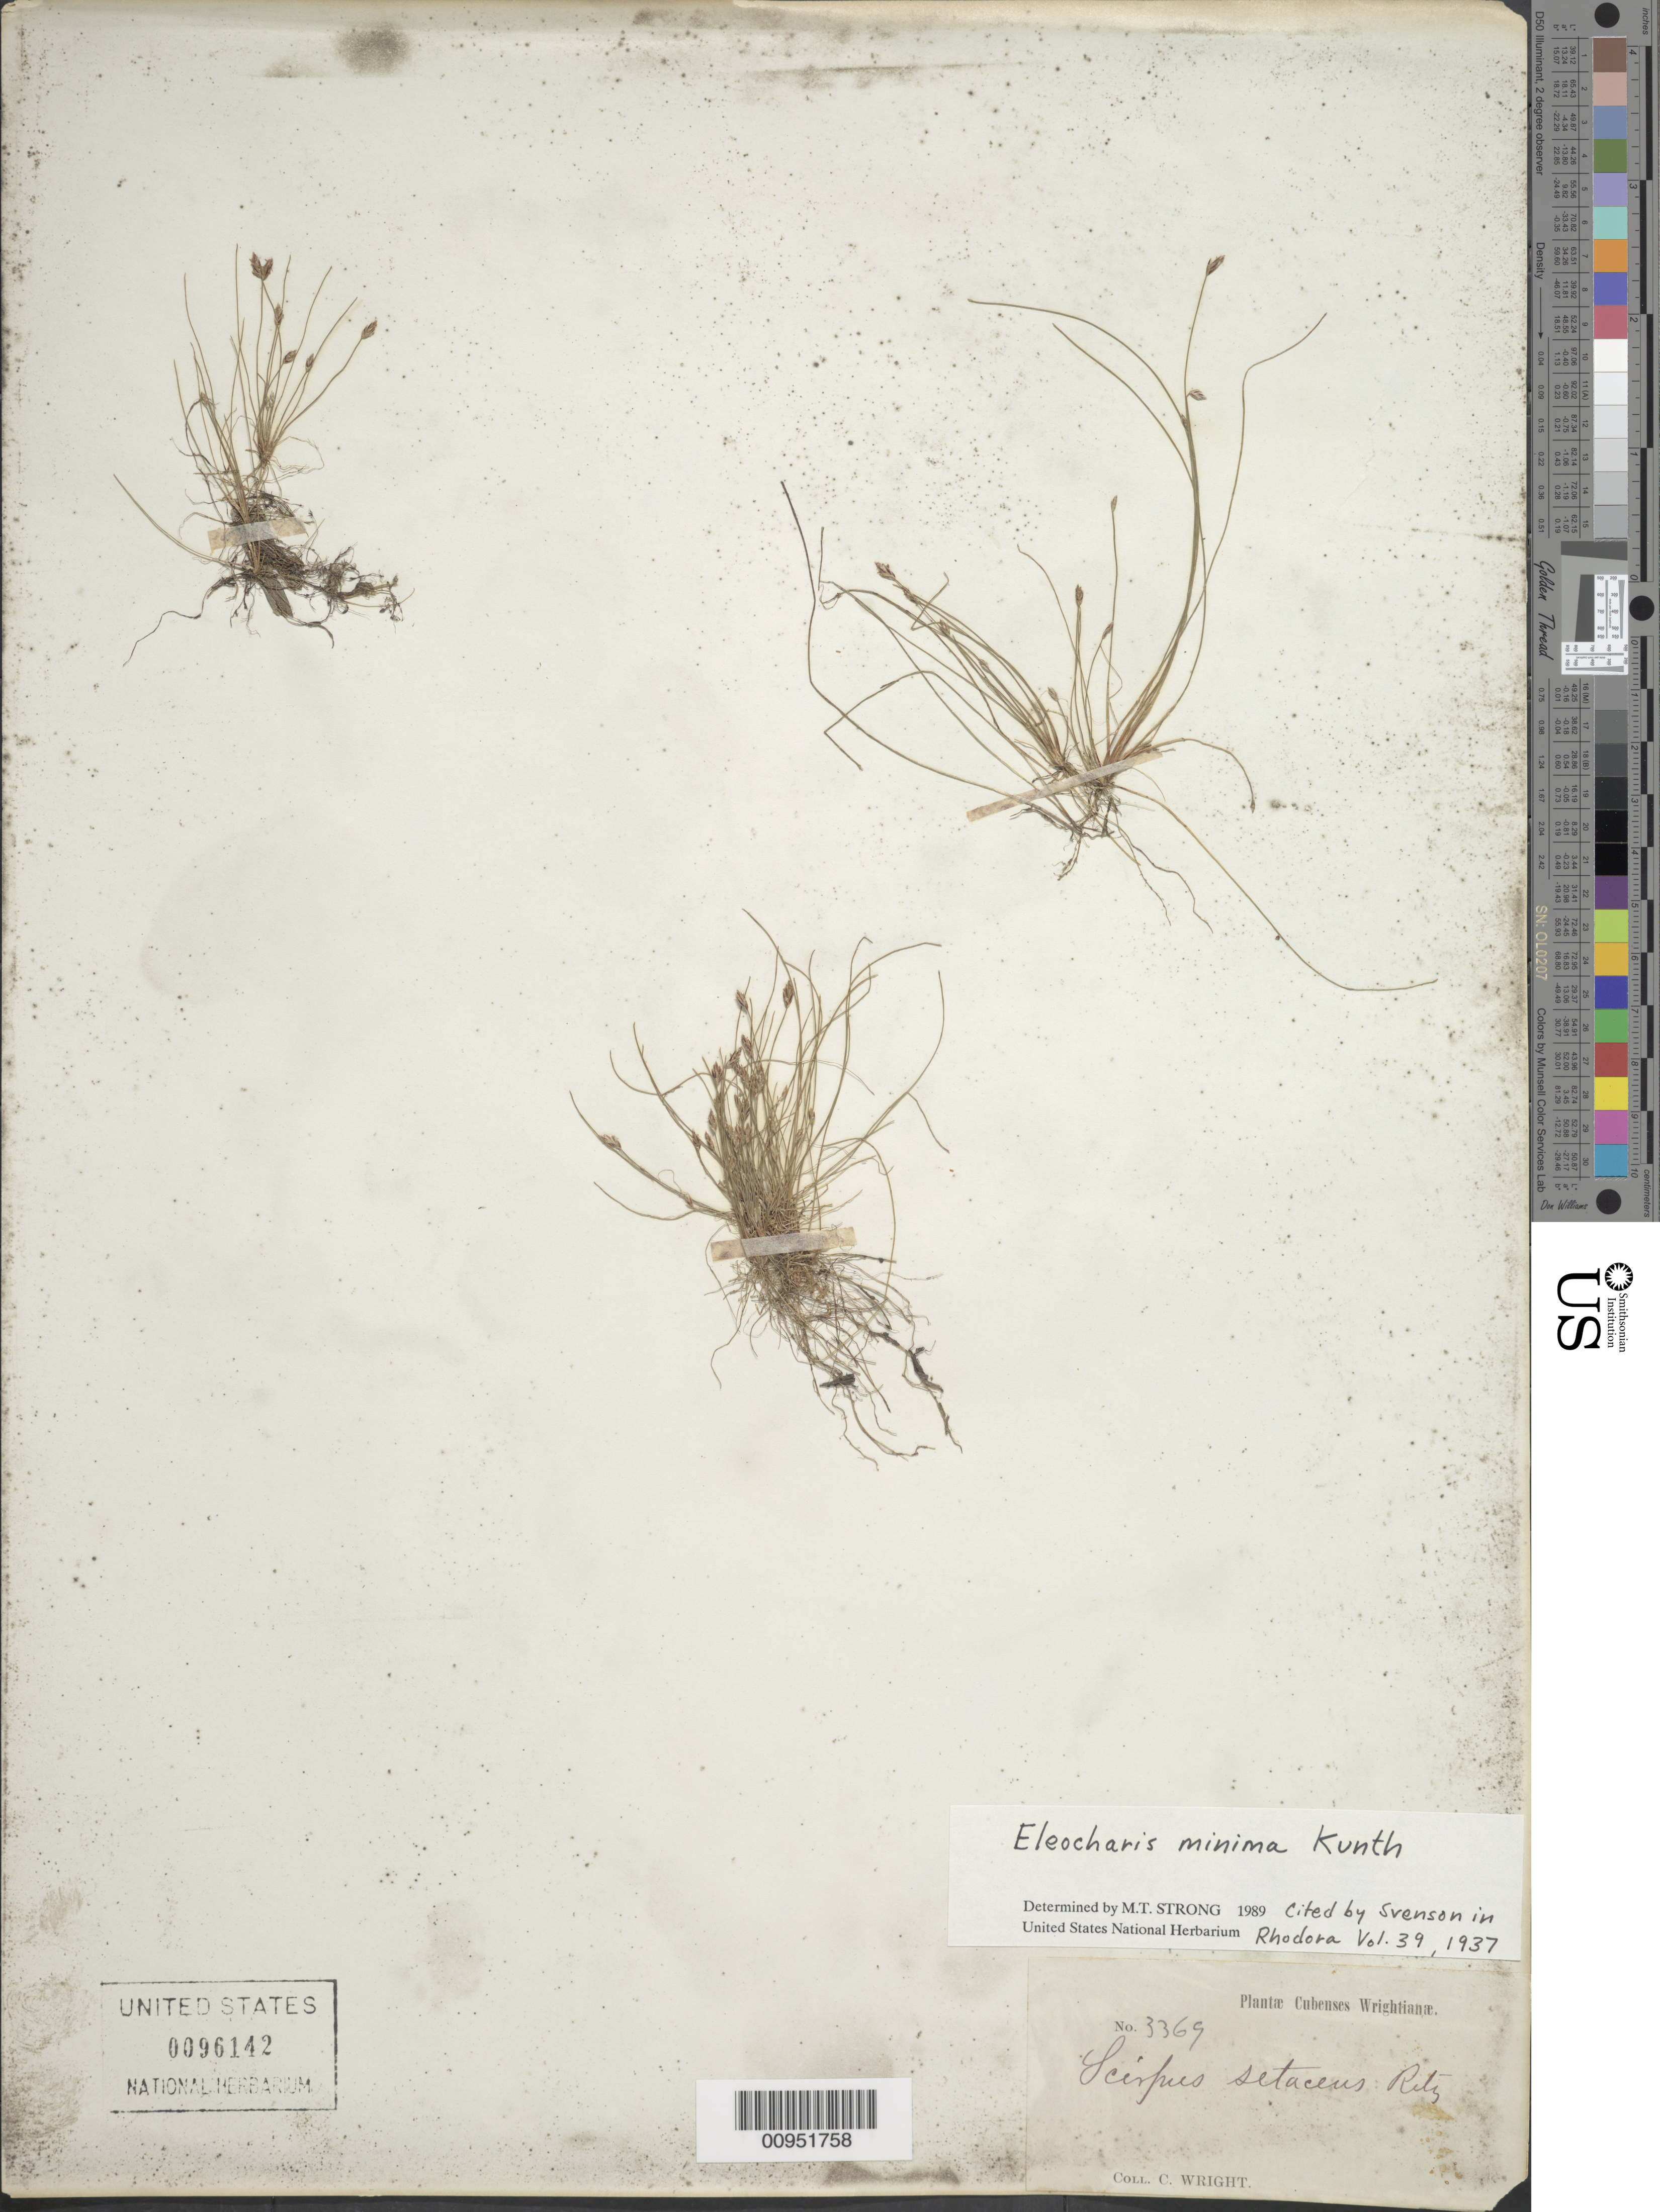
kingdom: Plantae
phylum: Tracheophyta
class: Liliopsida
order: Poales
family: Cyperaceae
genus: Eleocharis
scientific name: Eleocharis minima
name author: Kunth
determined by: Strong, M. T., (US), Smithsonian Institution - National Museum of Natural History (UNITED STATES)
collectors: C. Wright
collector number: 3369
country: Cuba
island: Cuba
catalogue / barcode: US 96142